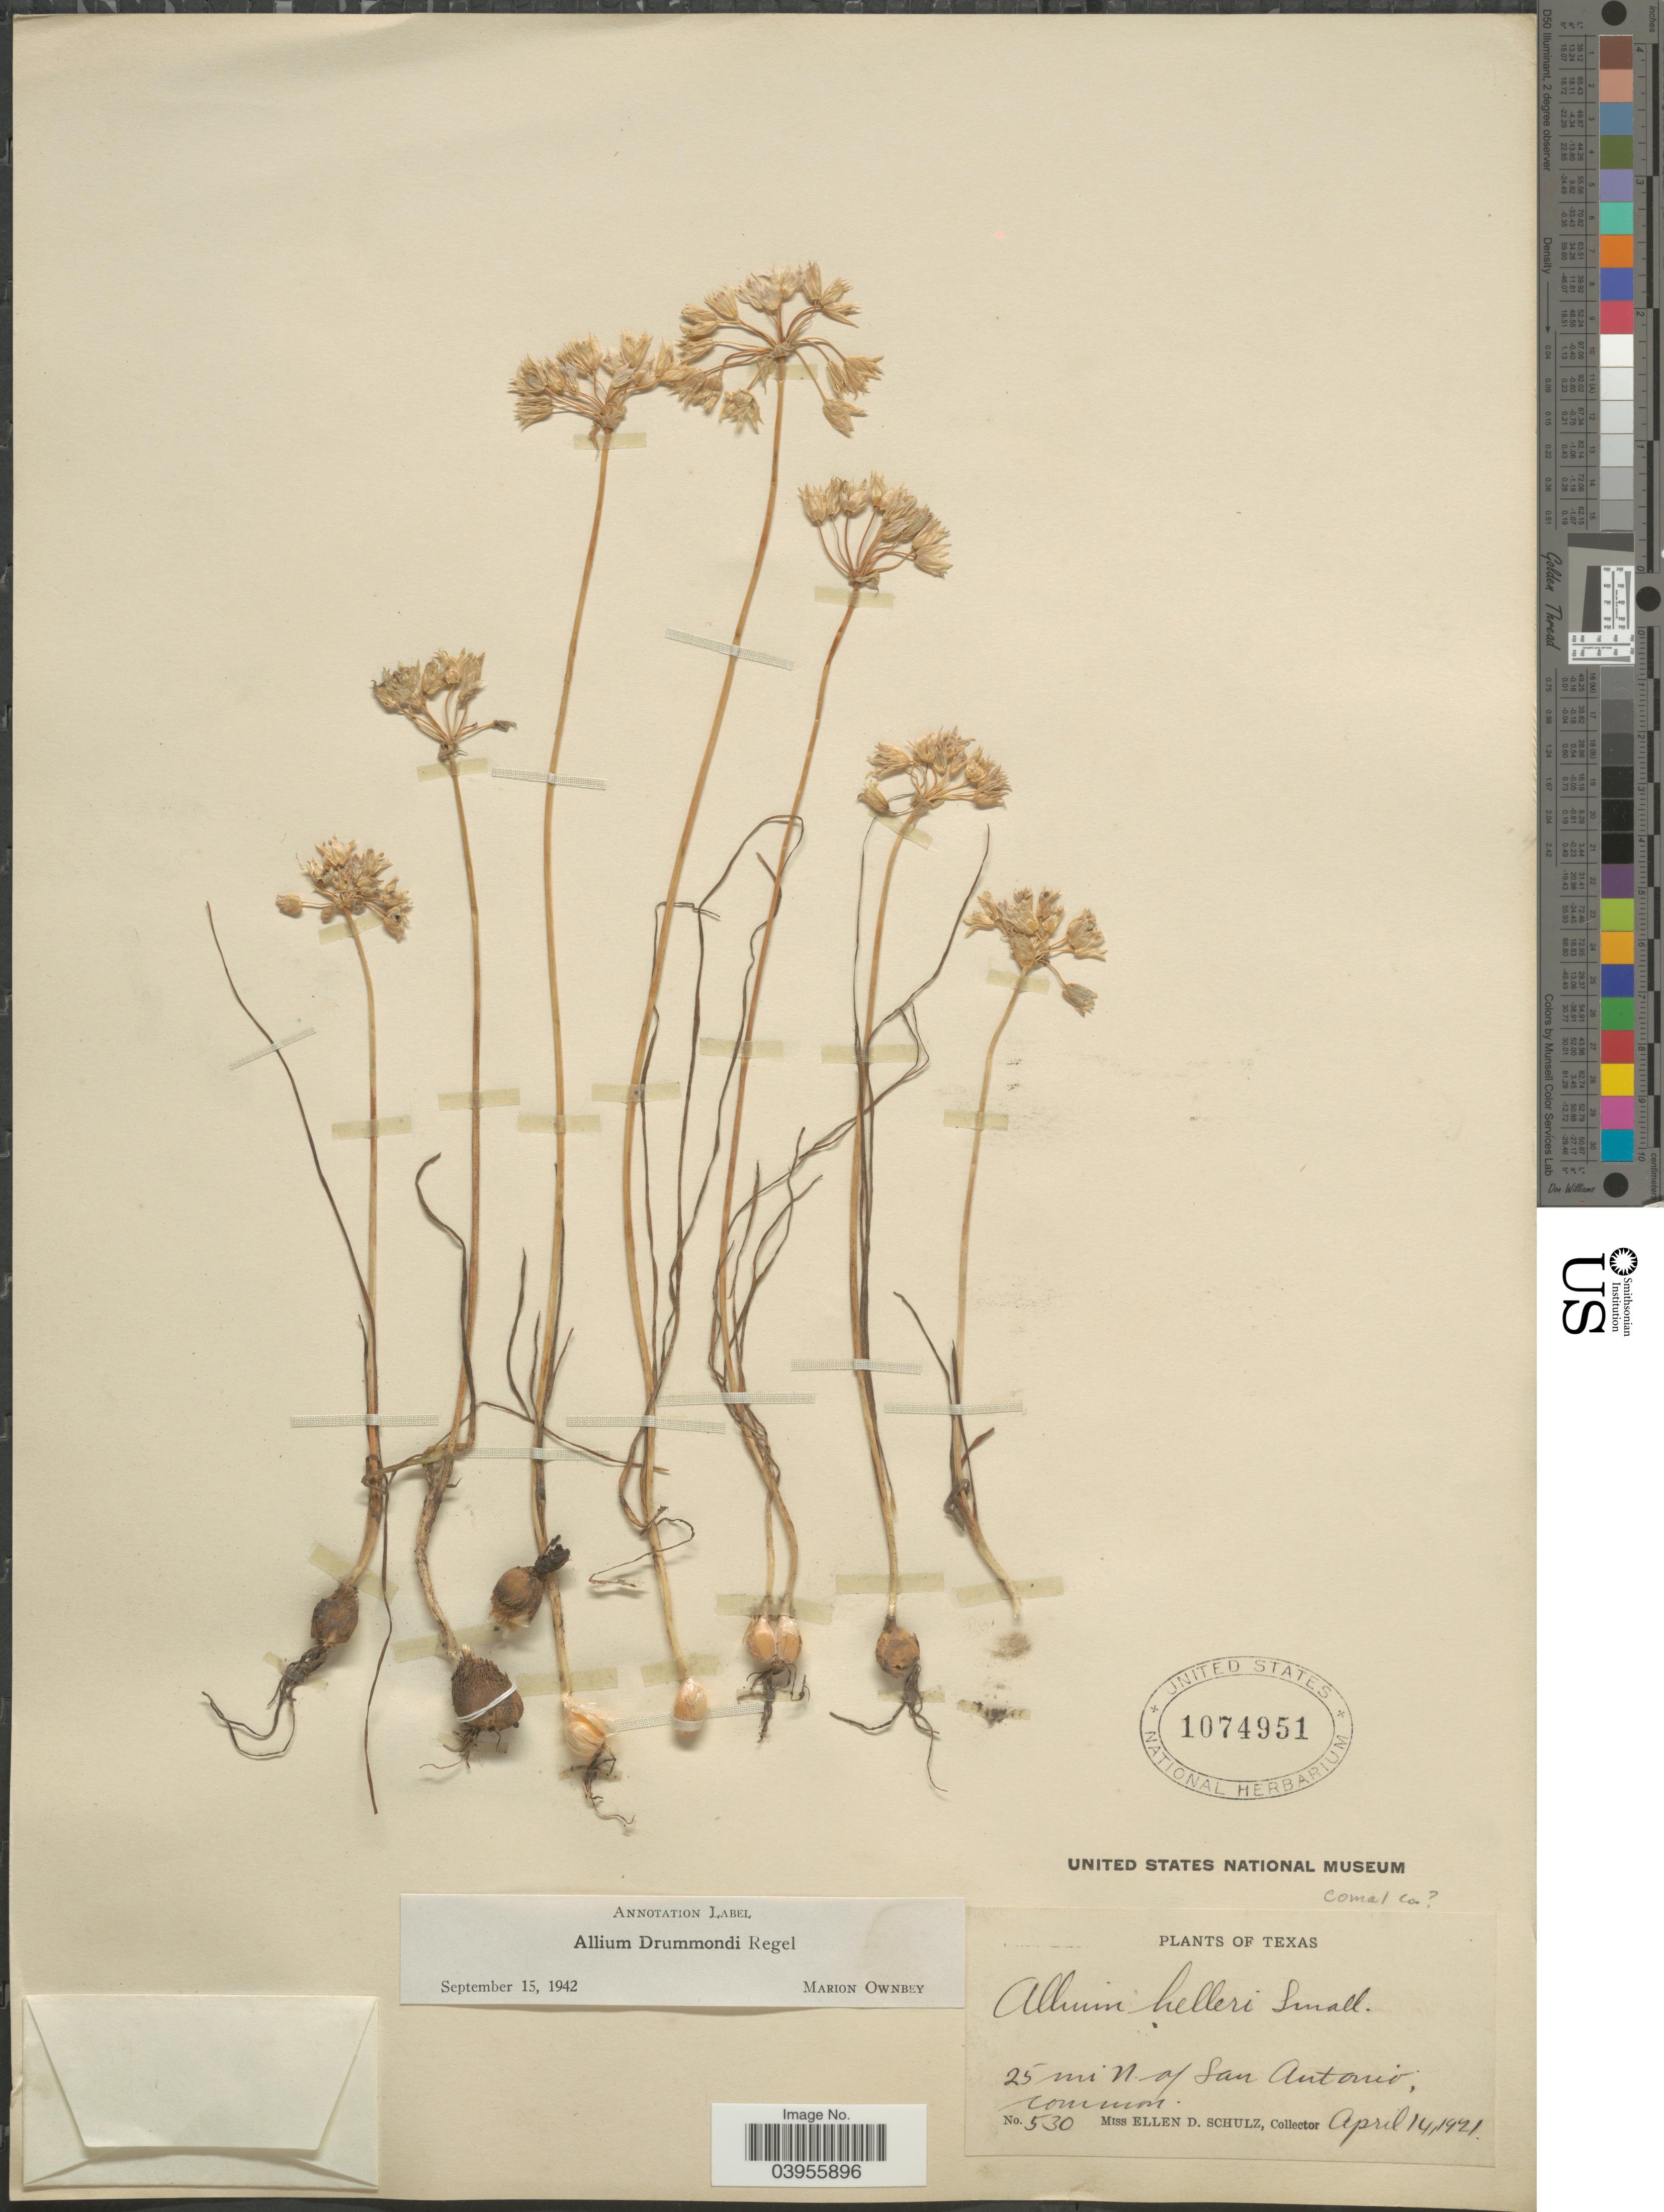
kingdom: Plantae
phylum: Tracheophyta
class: Liliopsida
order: Asparagales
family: Amaryllidaceae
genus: Allium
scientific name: Allium drummondii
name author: Regel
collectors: E. D. Schulz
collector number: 530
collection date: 1921-04-14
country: United States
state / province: Texas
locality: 25 mi N. of San Antonio. Comal Co. [unsure placement]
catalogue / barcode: US 1074951